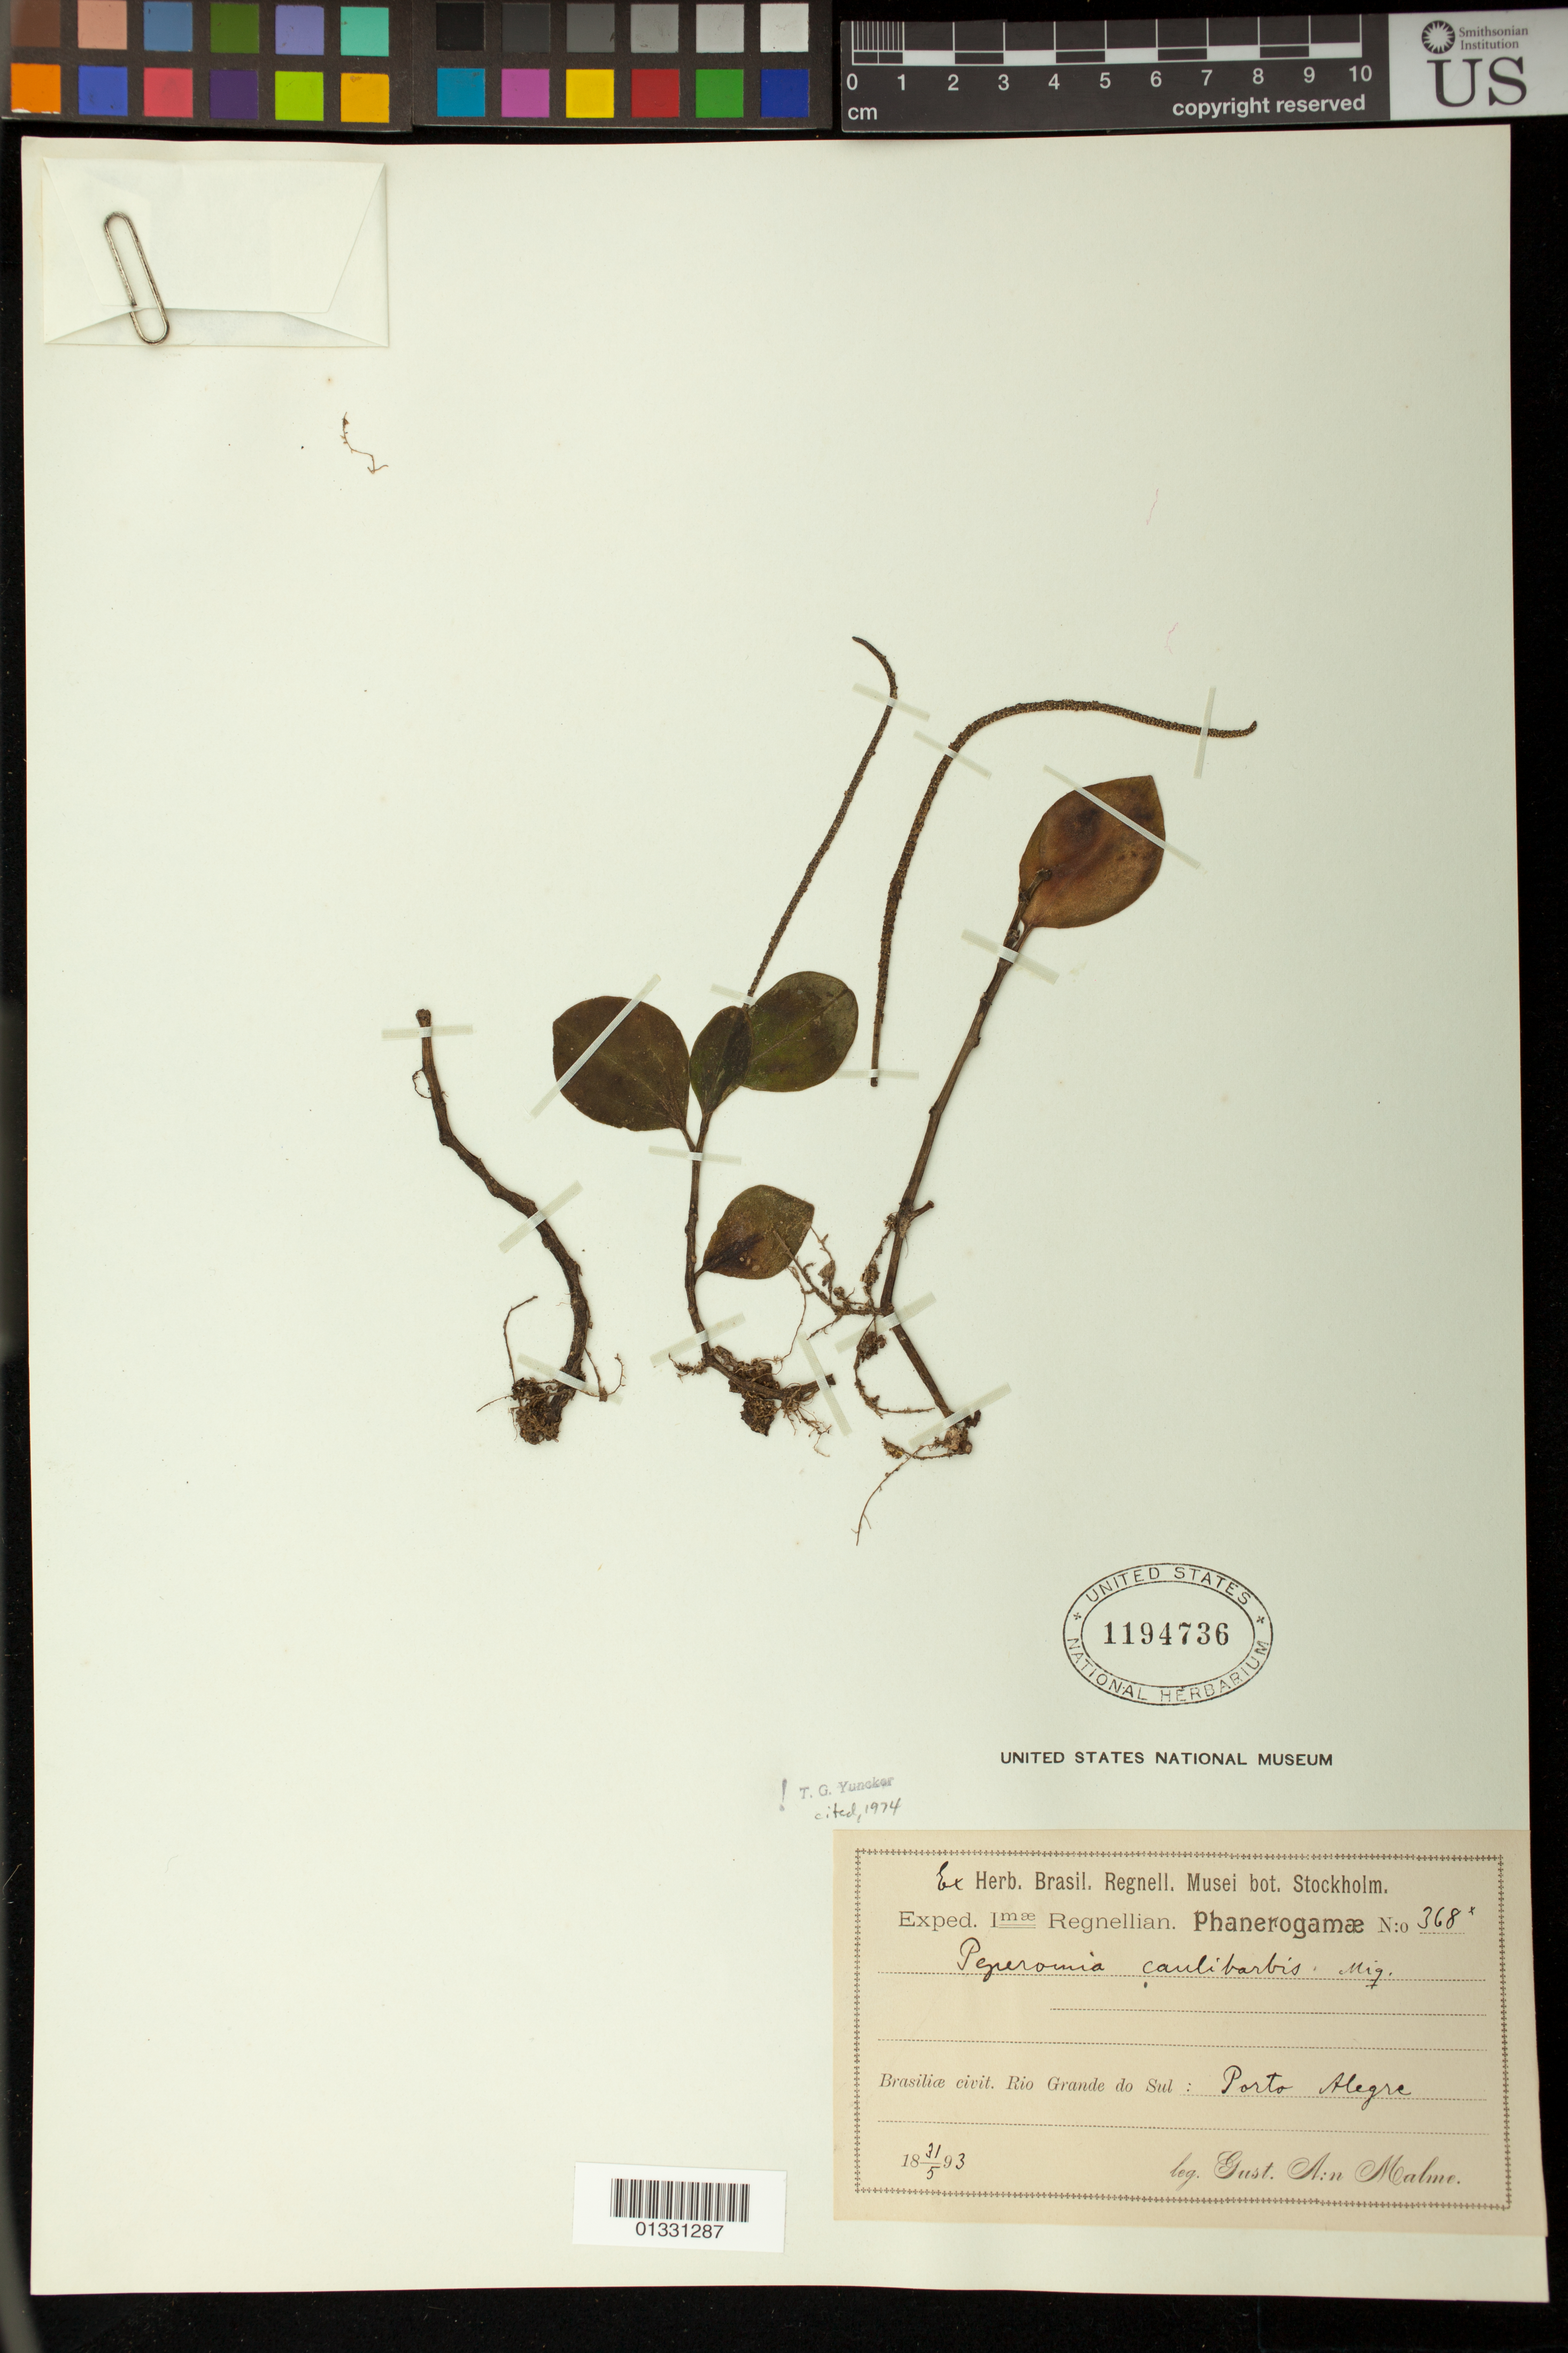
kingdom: Plantae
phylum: Tracheophyta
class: Magnoliopsida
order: Piperales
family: Piperaceae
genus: Peperomia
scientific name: Peperomia caulibarbis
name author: Miq.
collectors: G. O. A. Malme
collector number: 368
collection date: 1893-05-31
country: Brazil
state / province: Rio Grande do Sul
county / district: Porto Alegre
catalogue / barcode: US 1194736